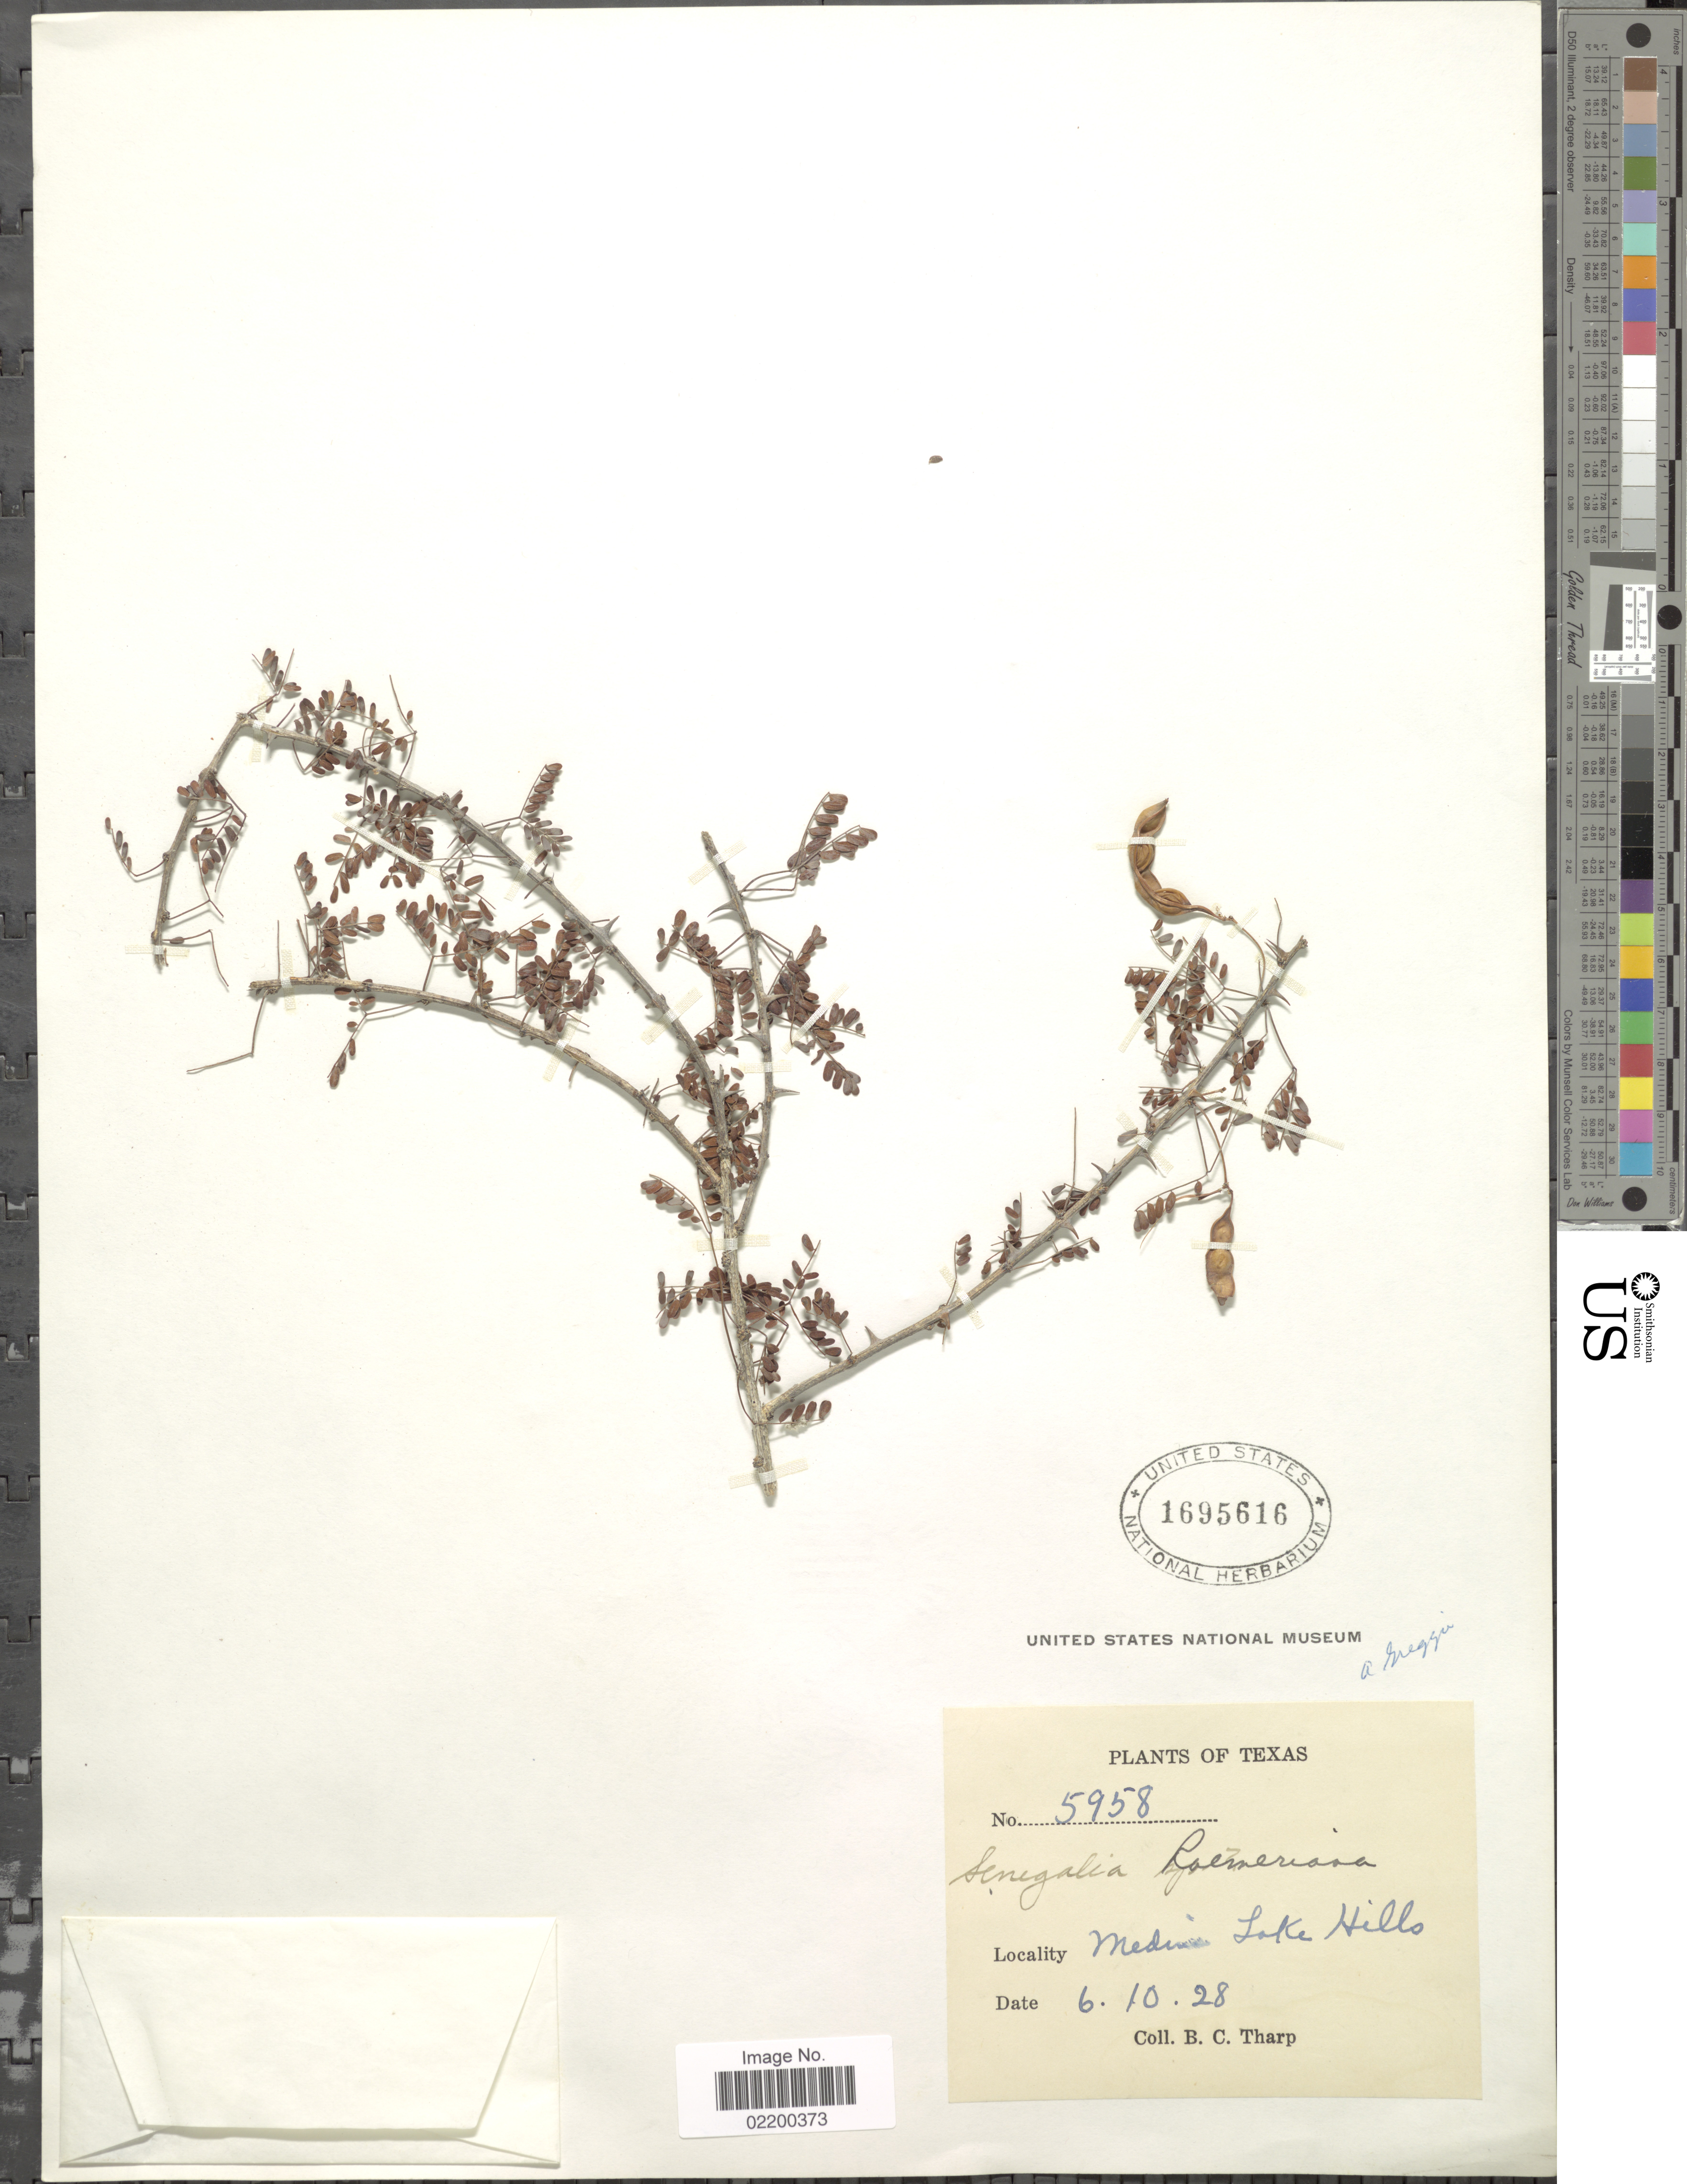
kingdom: Plantae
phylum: Tracheophyta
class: Magnoliopsida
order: Fabales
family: Fabaceae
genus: Senegalia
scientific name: Senegalia roemeriana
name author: (Scheele) Britton & Rose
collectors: B. C. Tharp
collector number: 5958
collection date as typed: Transcribed d/m/y: 10/6/28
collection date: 1928-06-10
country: United States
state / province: Texas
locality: Medina Lake Hills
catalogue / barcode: US 1695616